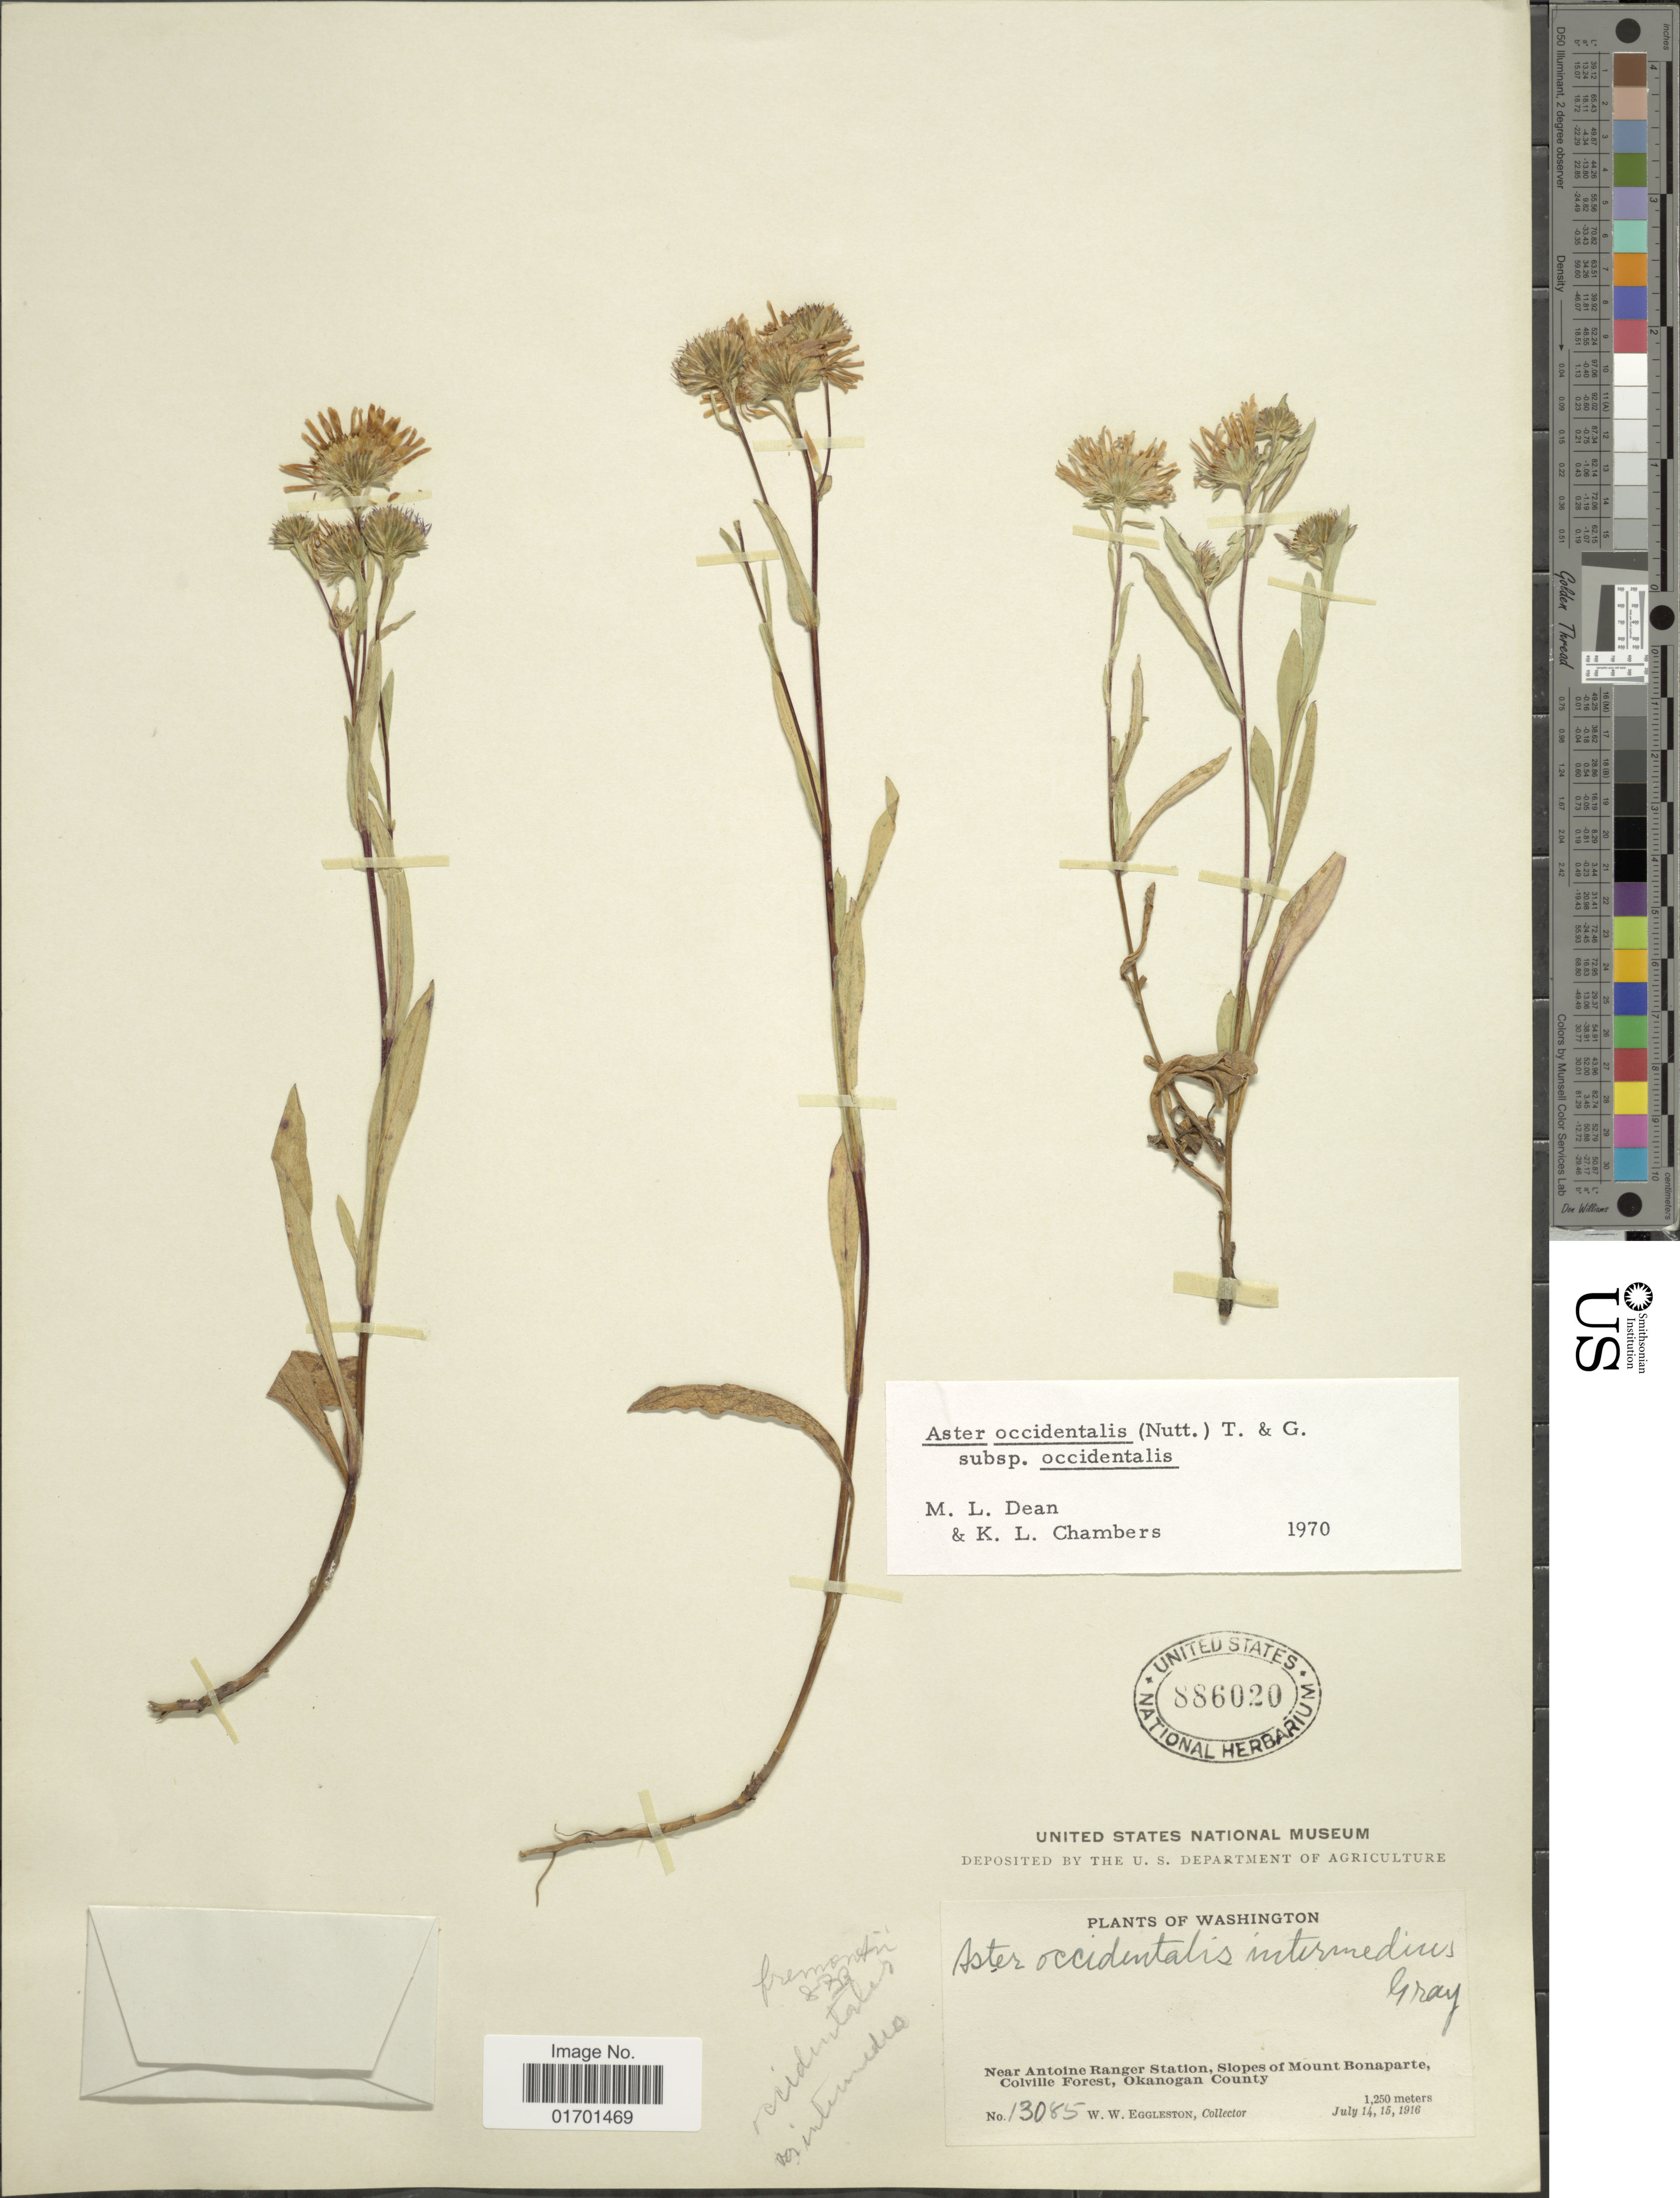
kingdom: Plantae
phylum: Tracheophyta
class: Magnoliopsida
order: Asterales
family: Asteraceae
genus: Symphyotrichum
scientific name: Symphyotrichum spathulatum var. spathulatum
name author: (Lindl.) G.L. Nesom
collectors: W. W. Eggleston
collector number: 13085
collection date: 1916-07-14/1916-07-15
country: United States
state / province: Washington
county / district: Okanogan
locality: Near Antoine Ranger Station, Slopes of Mount Bonaparte, Colville Forest, Okanogan County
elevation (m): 1250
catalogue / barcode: US 886020